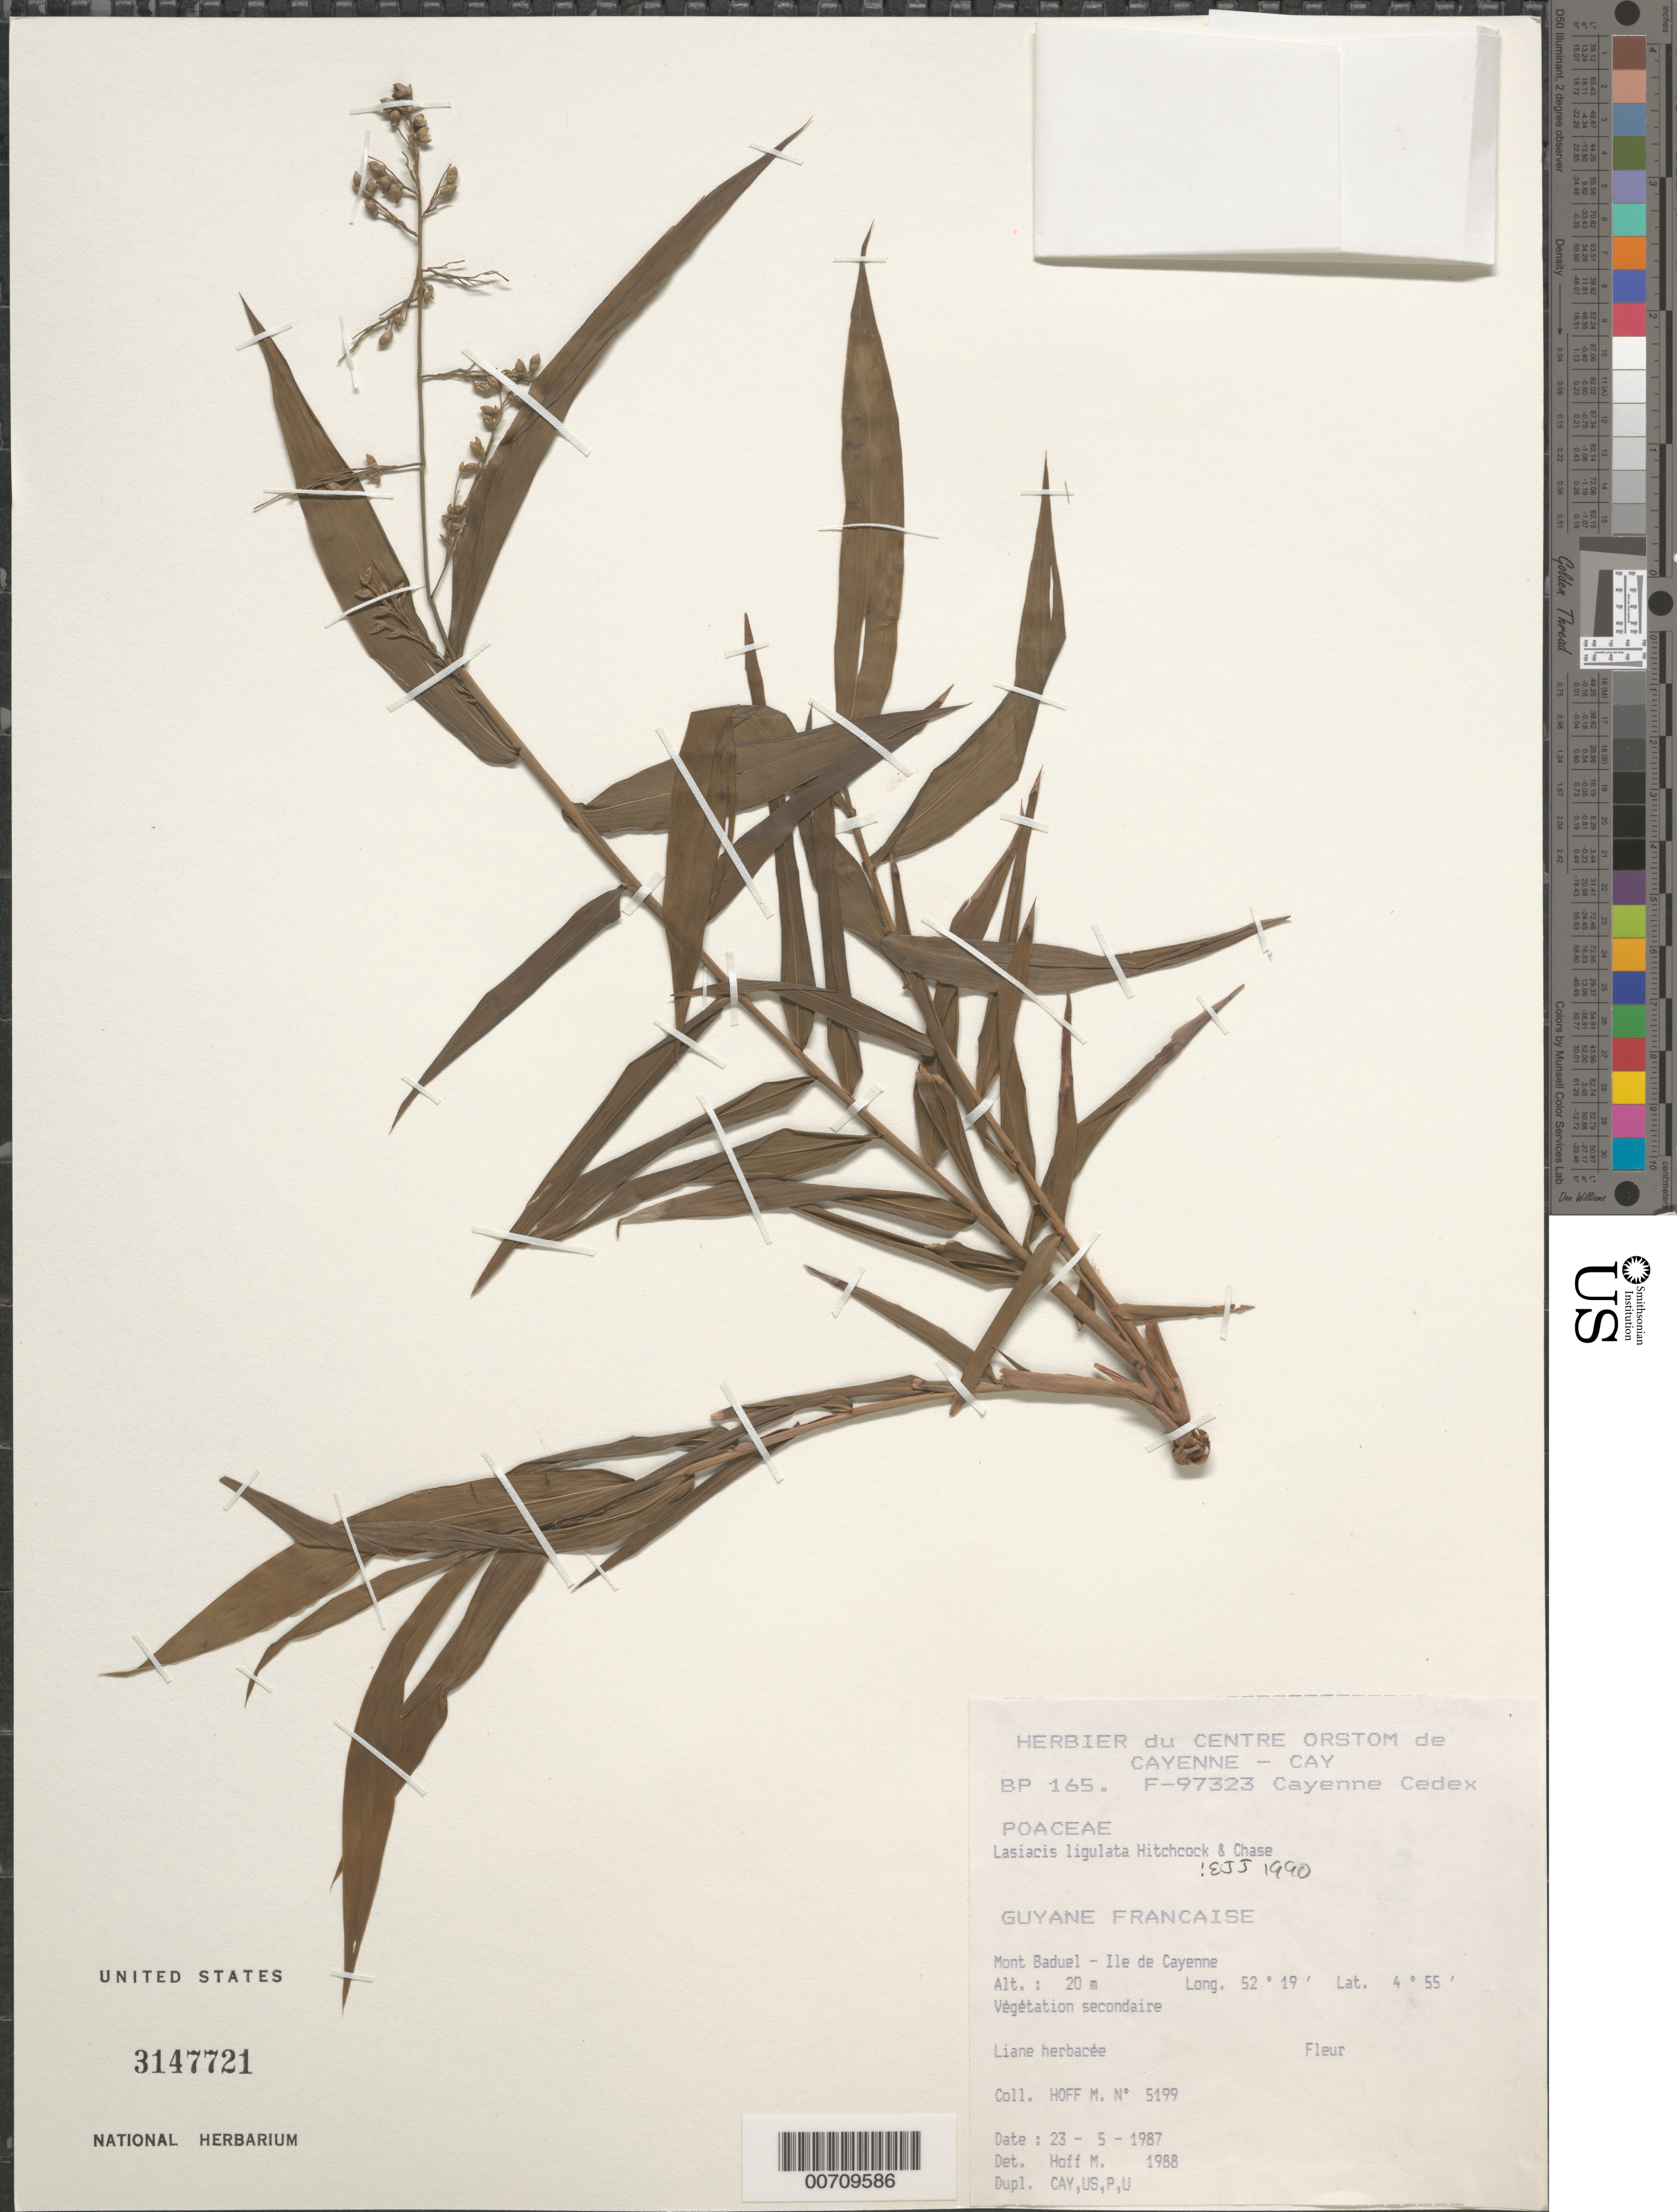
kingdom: Plantae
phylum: Tracheophyta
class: Liliopsida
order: Poales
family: Poaceae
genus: Lasiacis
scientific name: Lasiacis ligulata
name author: Hitchc. & Chase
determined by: Hoff, M.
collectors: M. Hoff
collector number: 5199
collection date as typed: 23-May-87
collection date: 1987-05-23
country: French Guiana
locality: Mont Baduel, Ile de Cayenne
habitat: Secondary vegetation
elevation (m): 20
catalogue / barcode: US 3147721